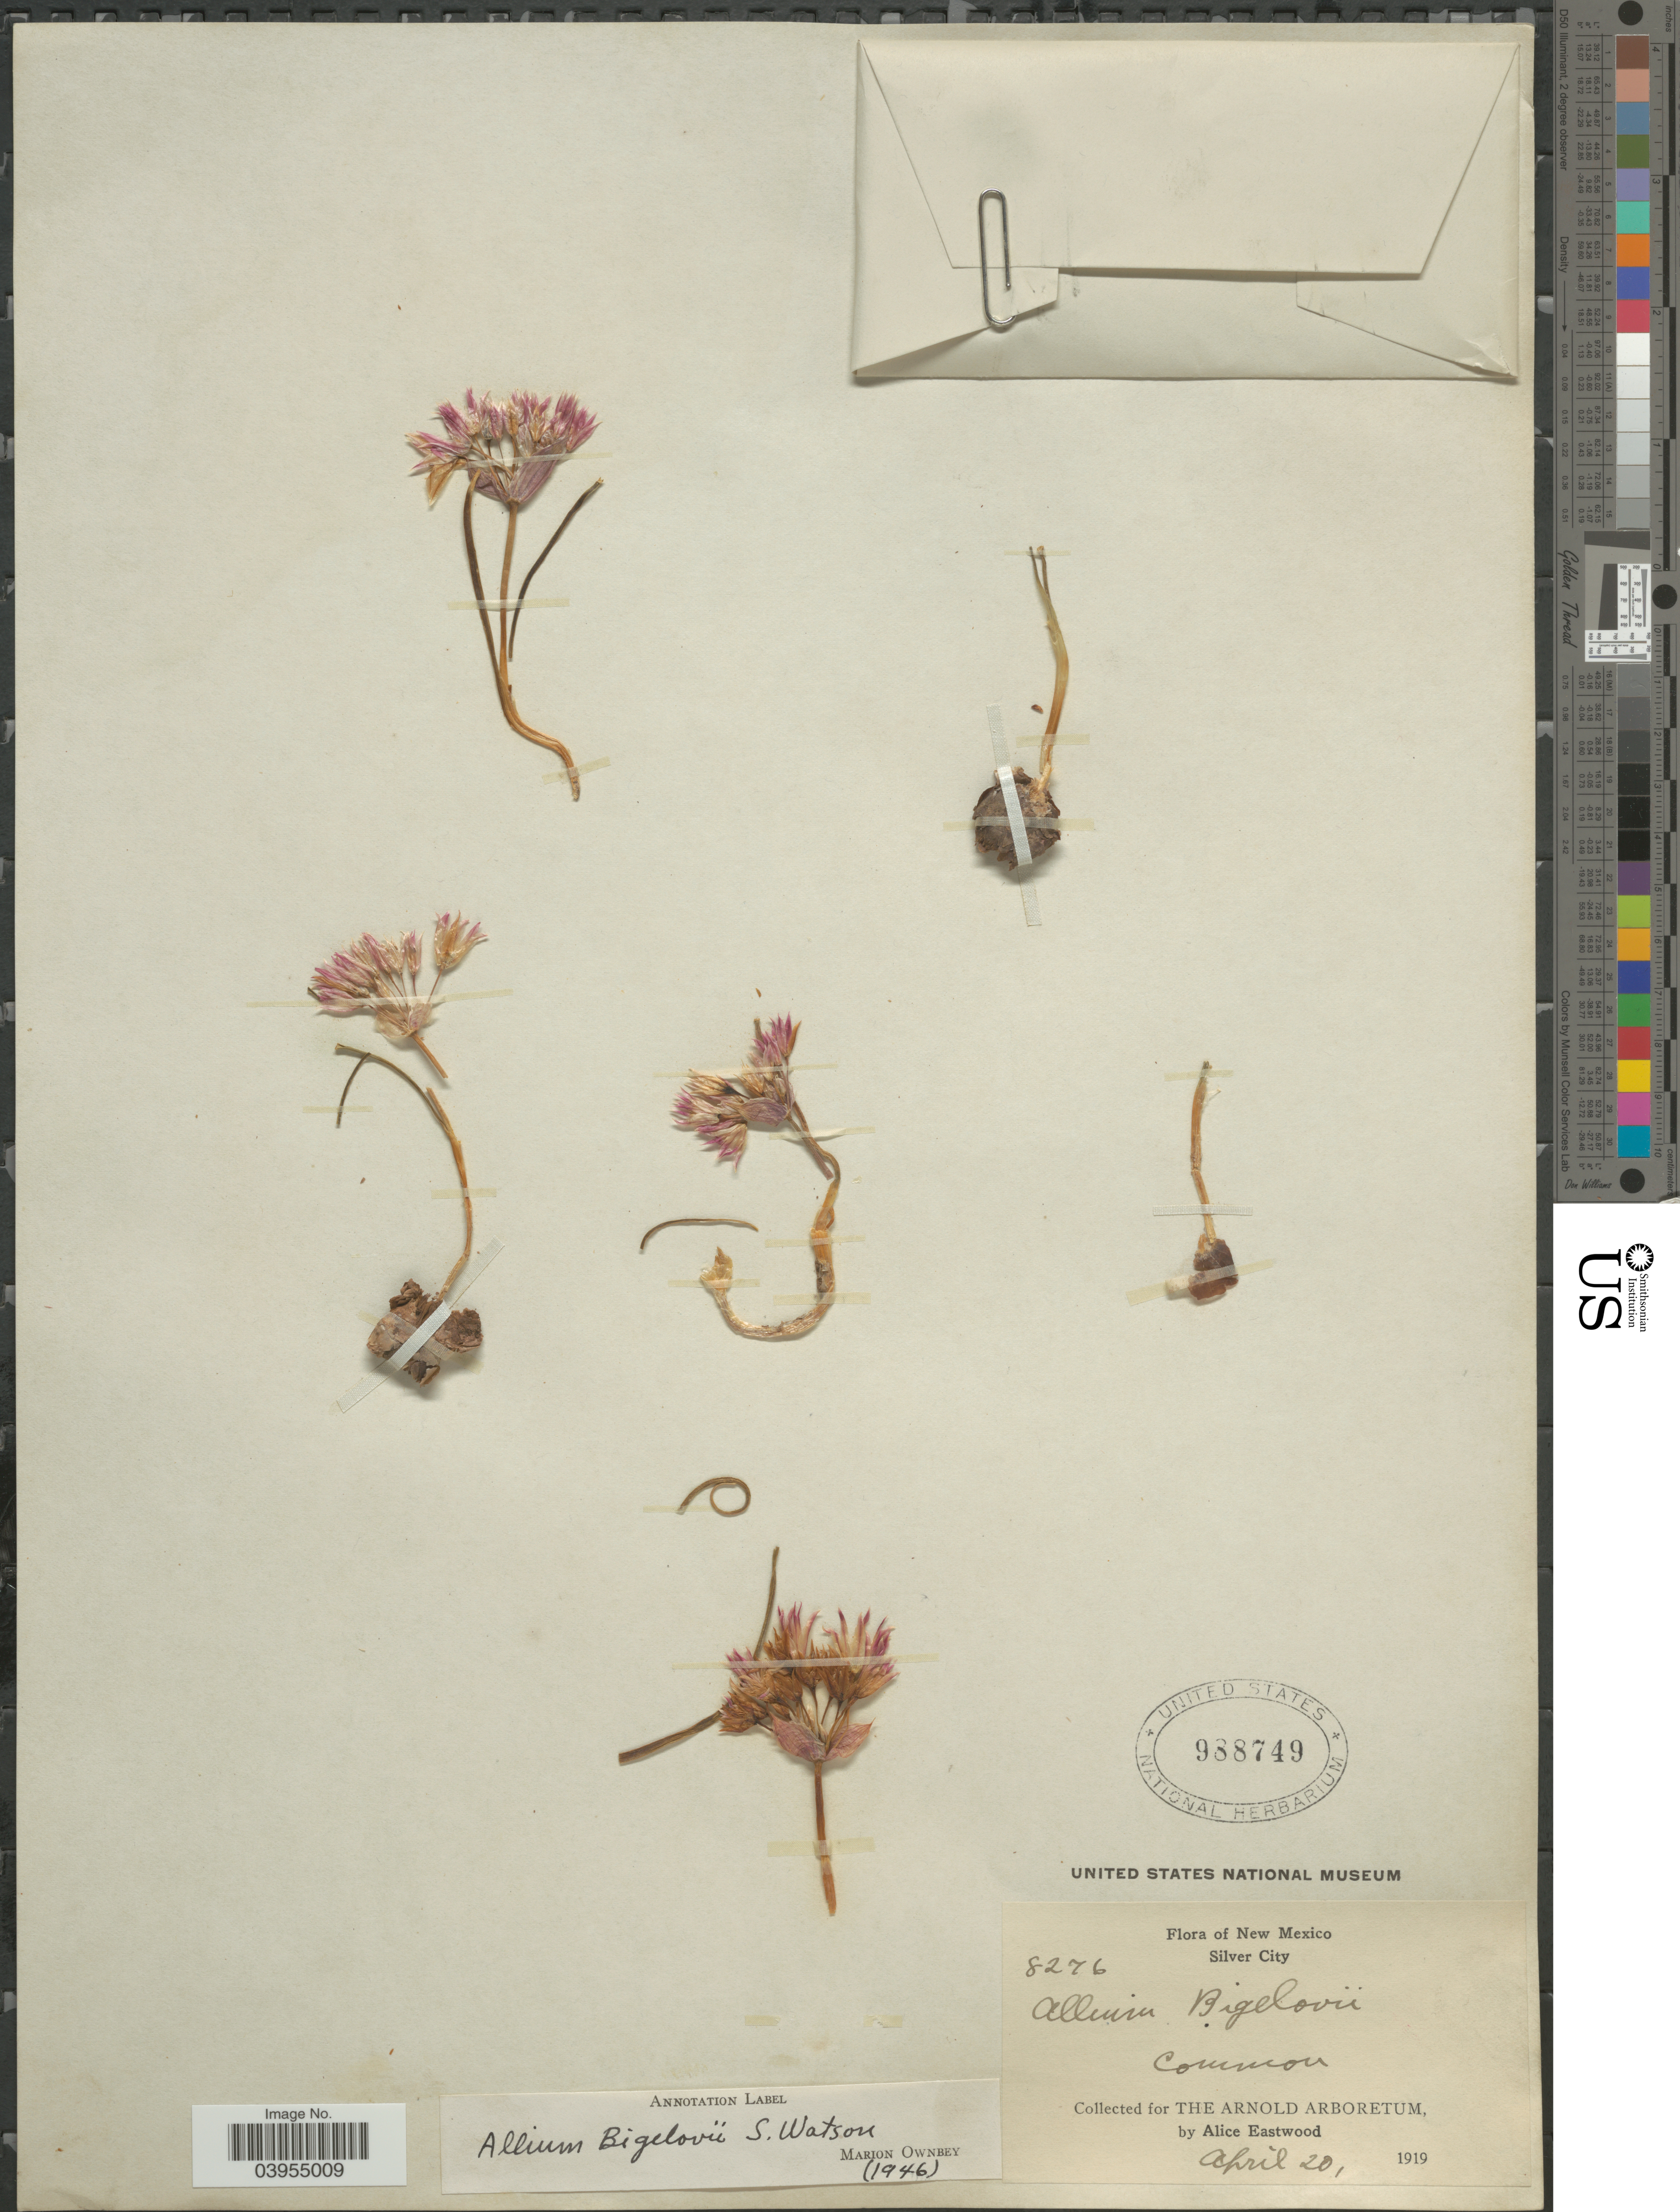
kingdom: Plantae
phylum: Tracheophyta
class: Liliopsida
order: Asparagales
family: Amaryllidaceae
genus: Allium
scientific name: Allium bigelovii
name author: (S. Watson) A.D. Grant & V.E. Grant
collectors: A. Eastwood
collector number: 8276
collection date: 1919-04-20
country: United States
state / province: New Mexico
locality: Silver City.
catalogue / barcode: US 988749